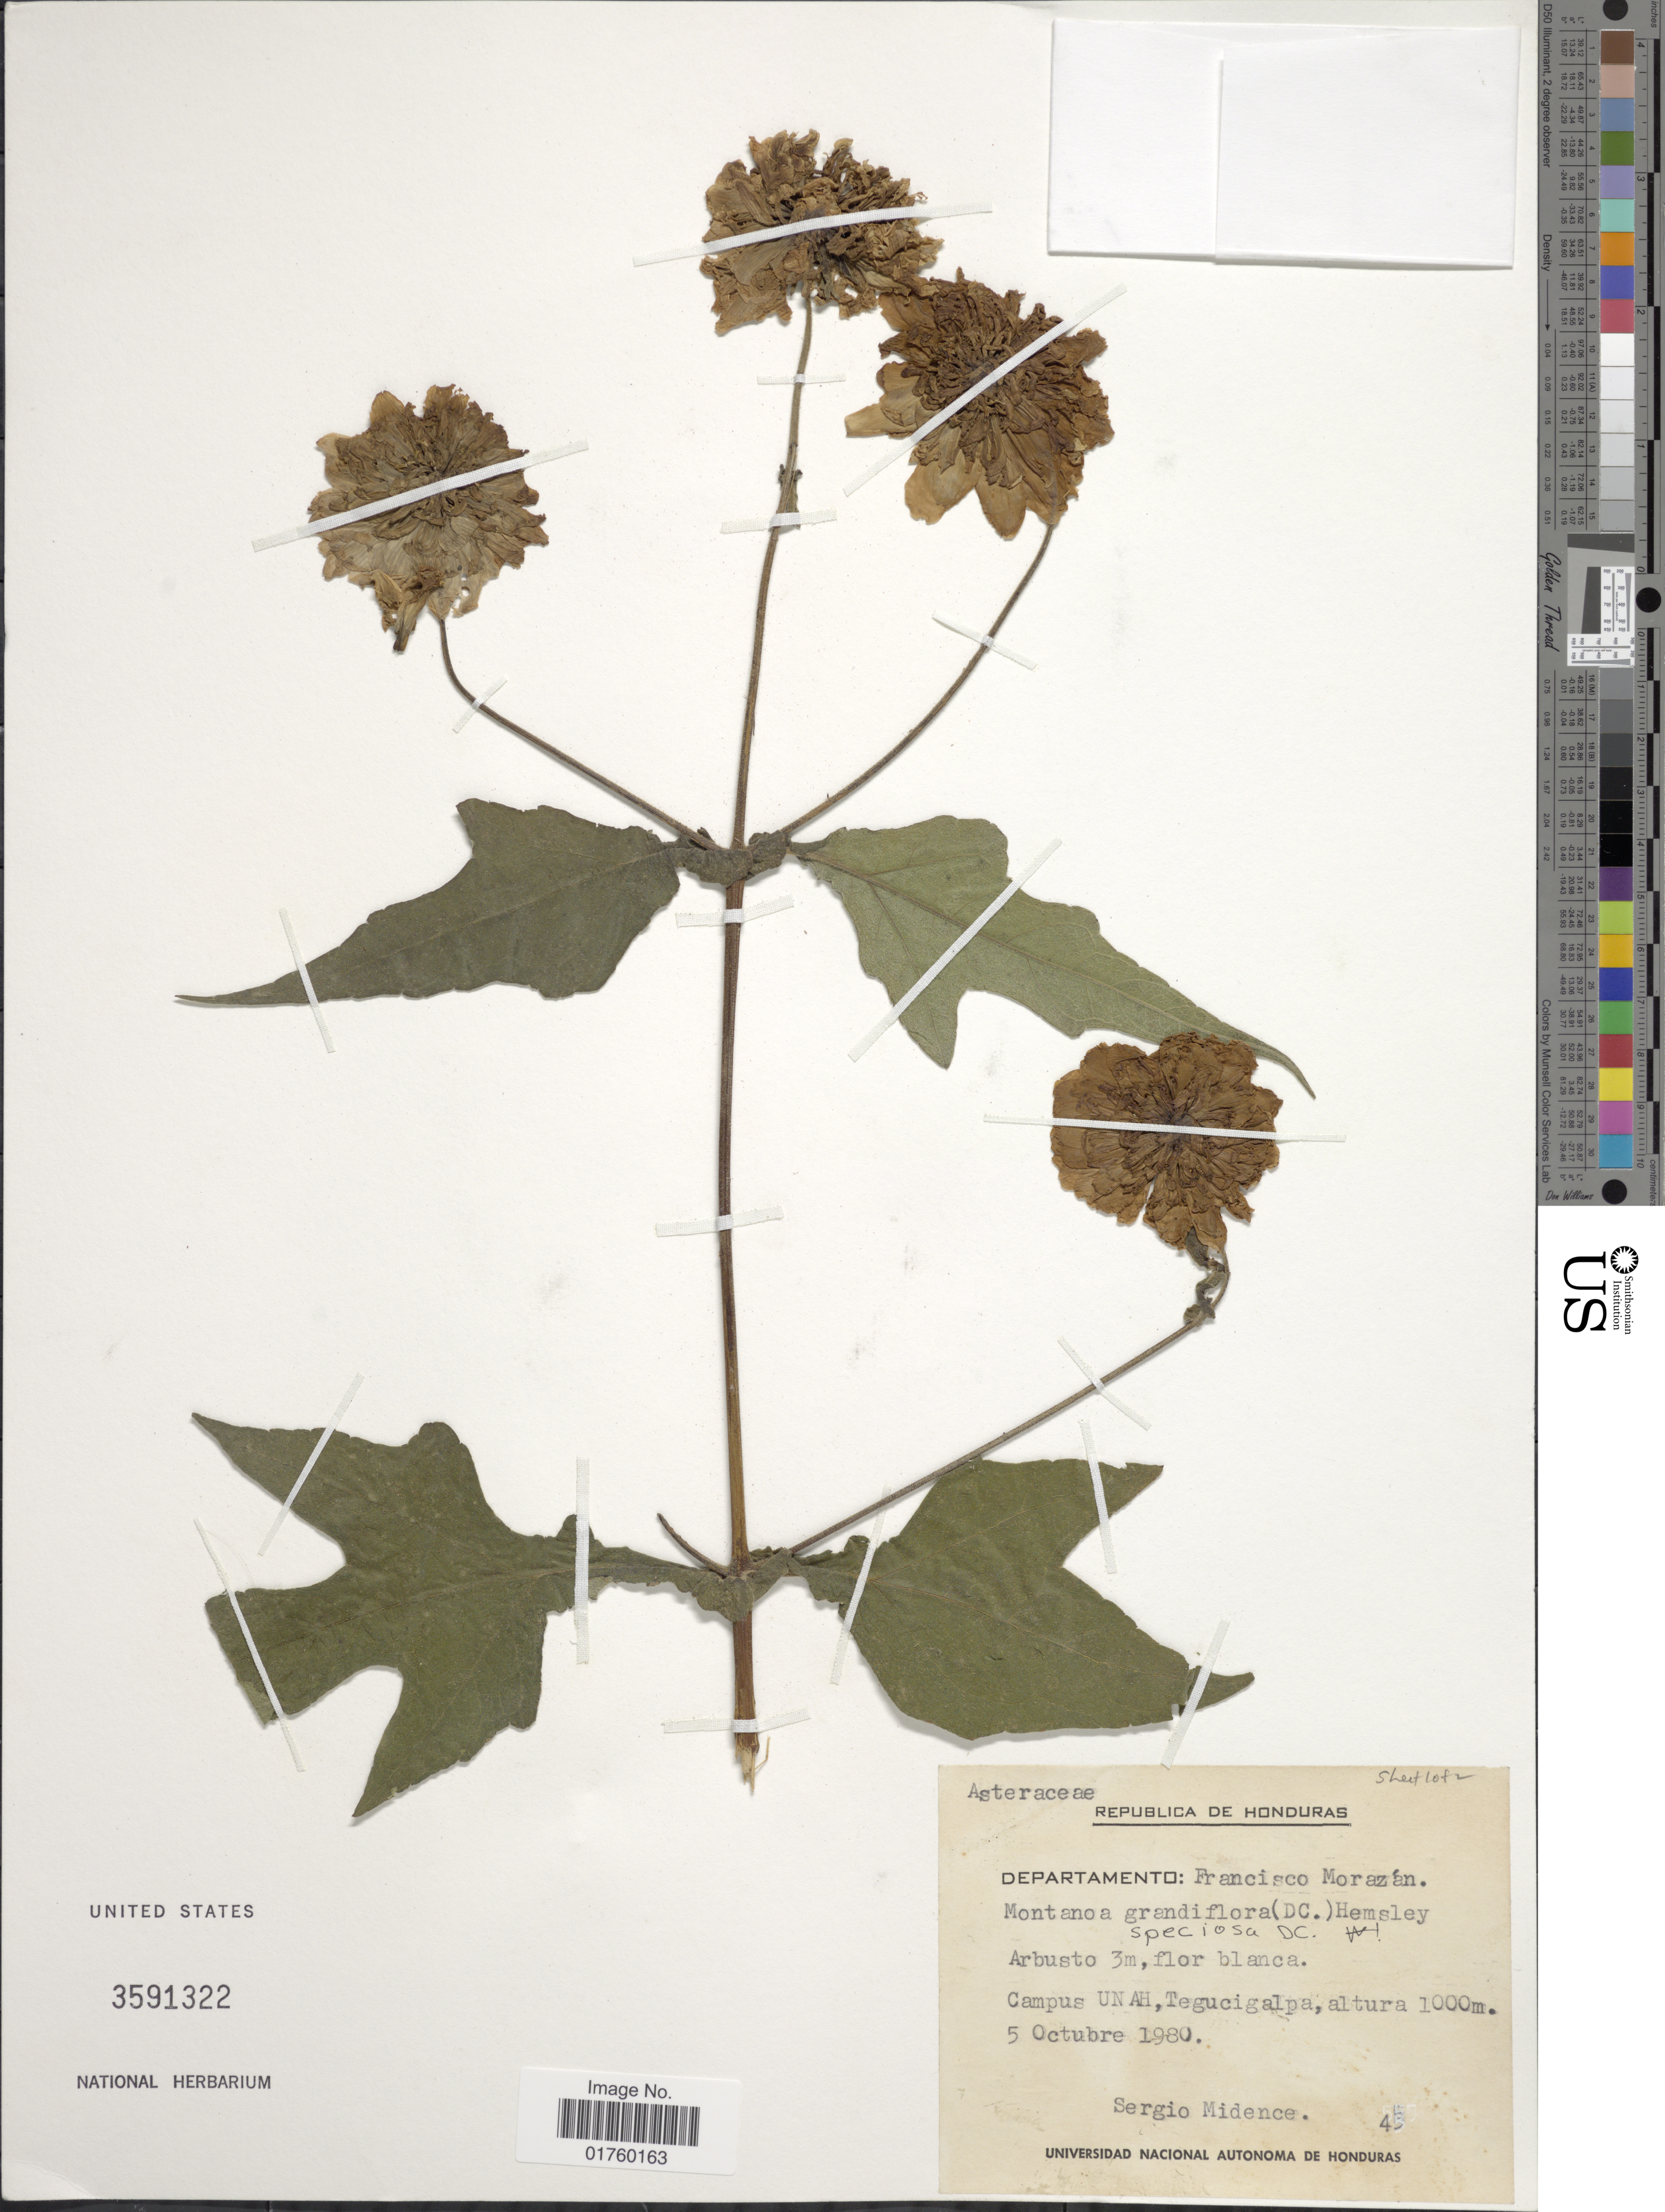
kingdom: Plantae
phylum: Tracheophyta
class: Magnoliopsida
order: Asterales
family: Asteraceae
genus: Montanoa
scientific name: Montanoa speciosa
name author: (DC.) Sch. Bip. ex K. Koch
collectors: S. Midence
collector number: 45*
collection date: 1980-10-05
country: Honduras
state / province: Fco. Morazán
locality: Campus UNAH, Tegucigalpa.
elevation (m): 1000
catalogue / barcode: US 3591322